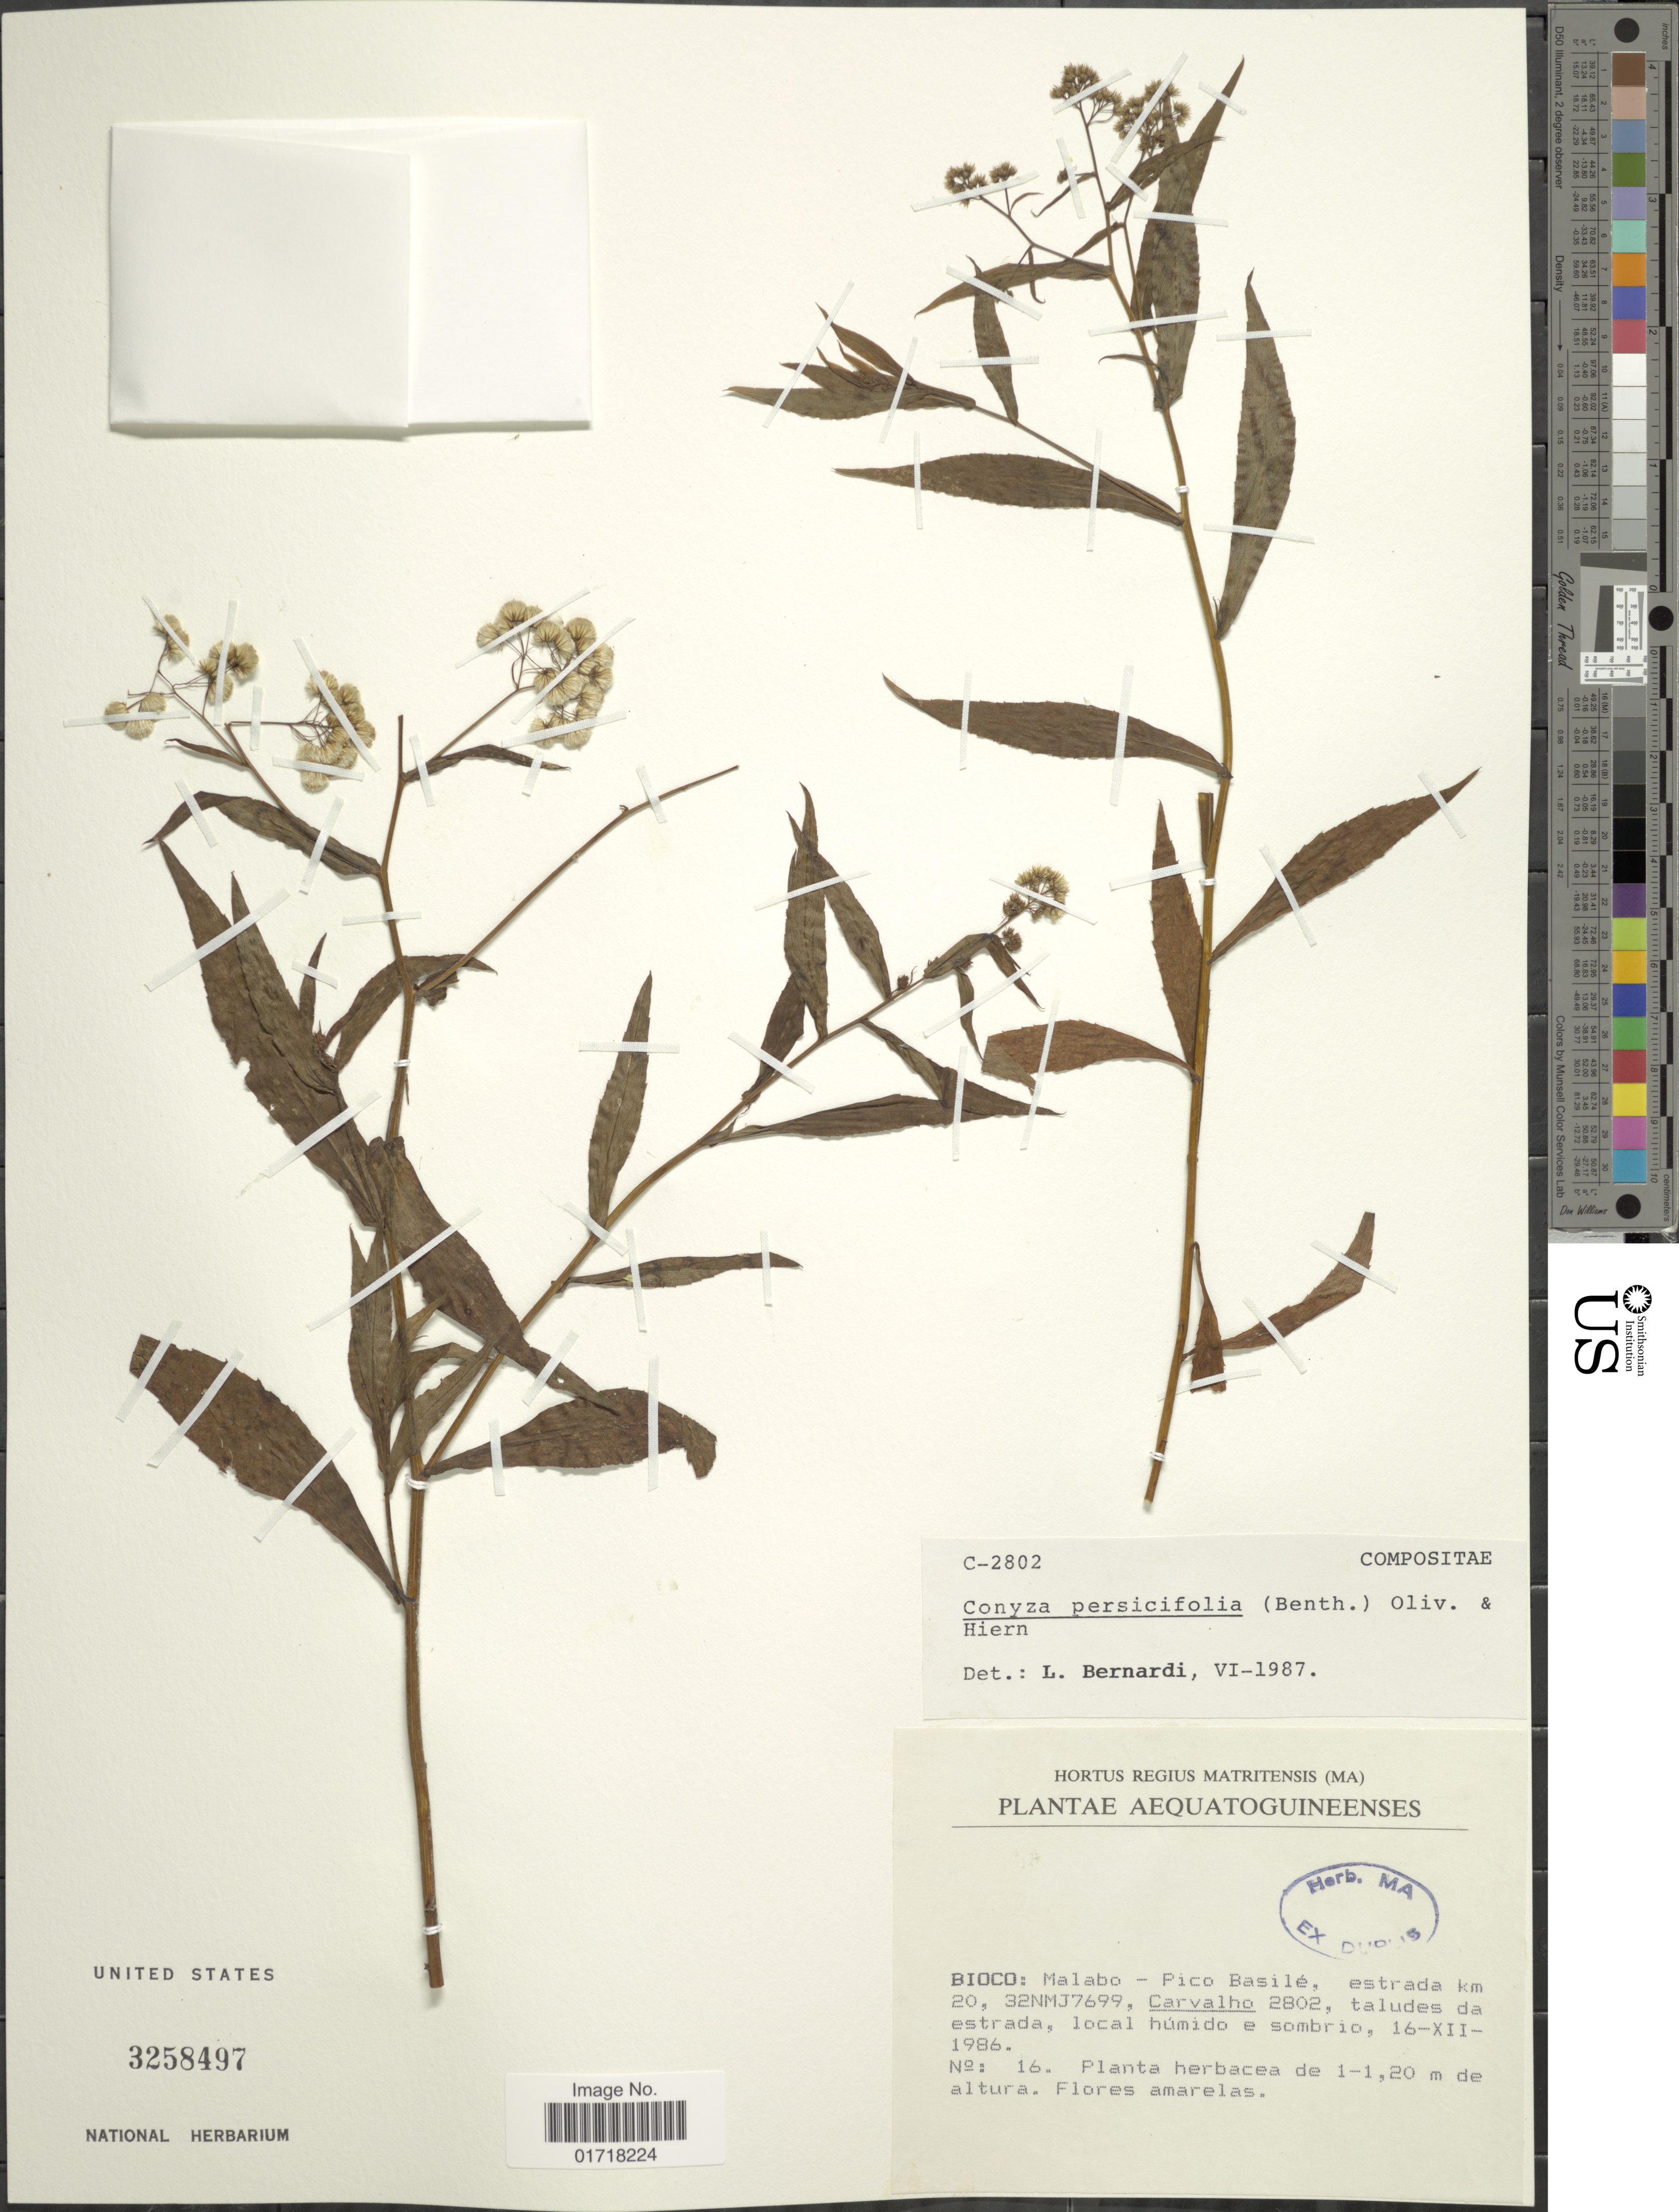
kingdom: Plantae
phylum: Tracheophyta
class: Magnoliopsida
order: Asterales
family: Asteraceae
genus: Conyza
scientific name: Conyza persicifolia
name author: (Benth.) Oliv. & Hiern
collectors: Carvalho, --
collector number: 2802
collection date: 1986-12-16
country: Equatorial Guinea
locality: Bioco: Malabo, Pico basile, estrada km 20, 32NMJ7699, taludes da estrada, local humido e sombrio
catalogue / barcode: US 3258497